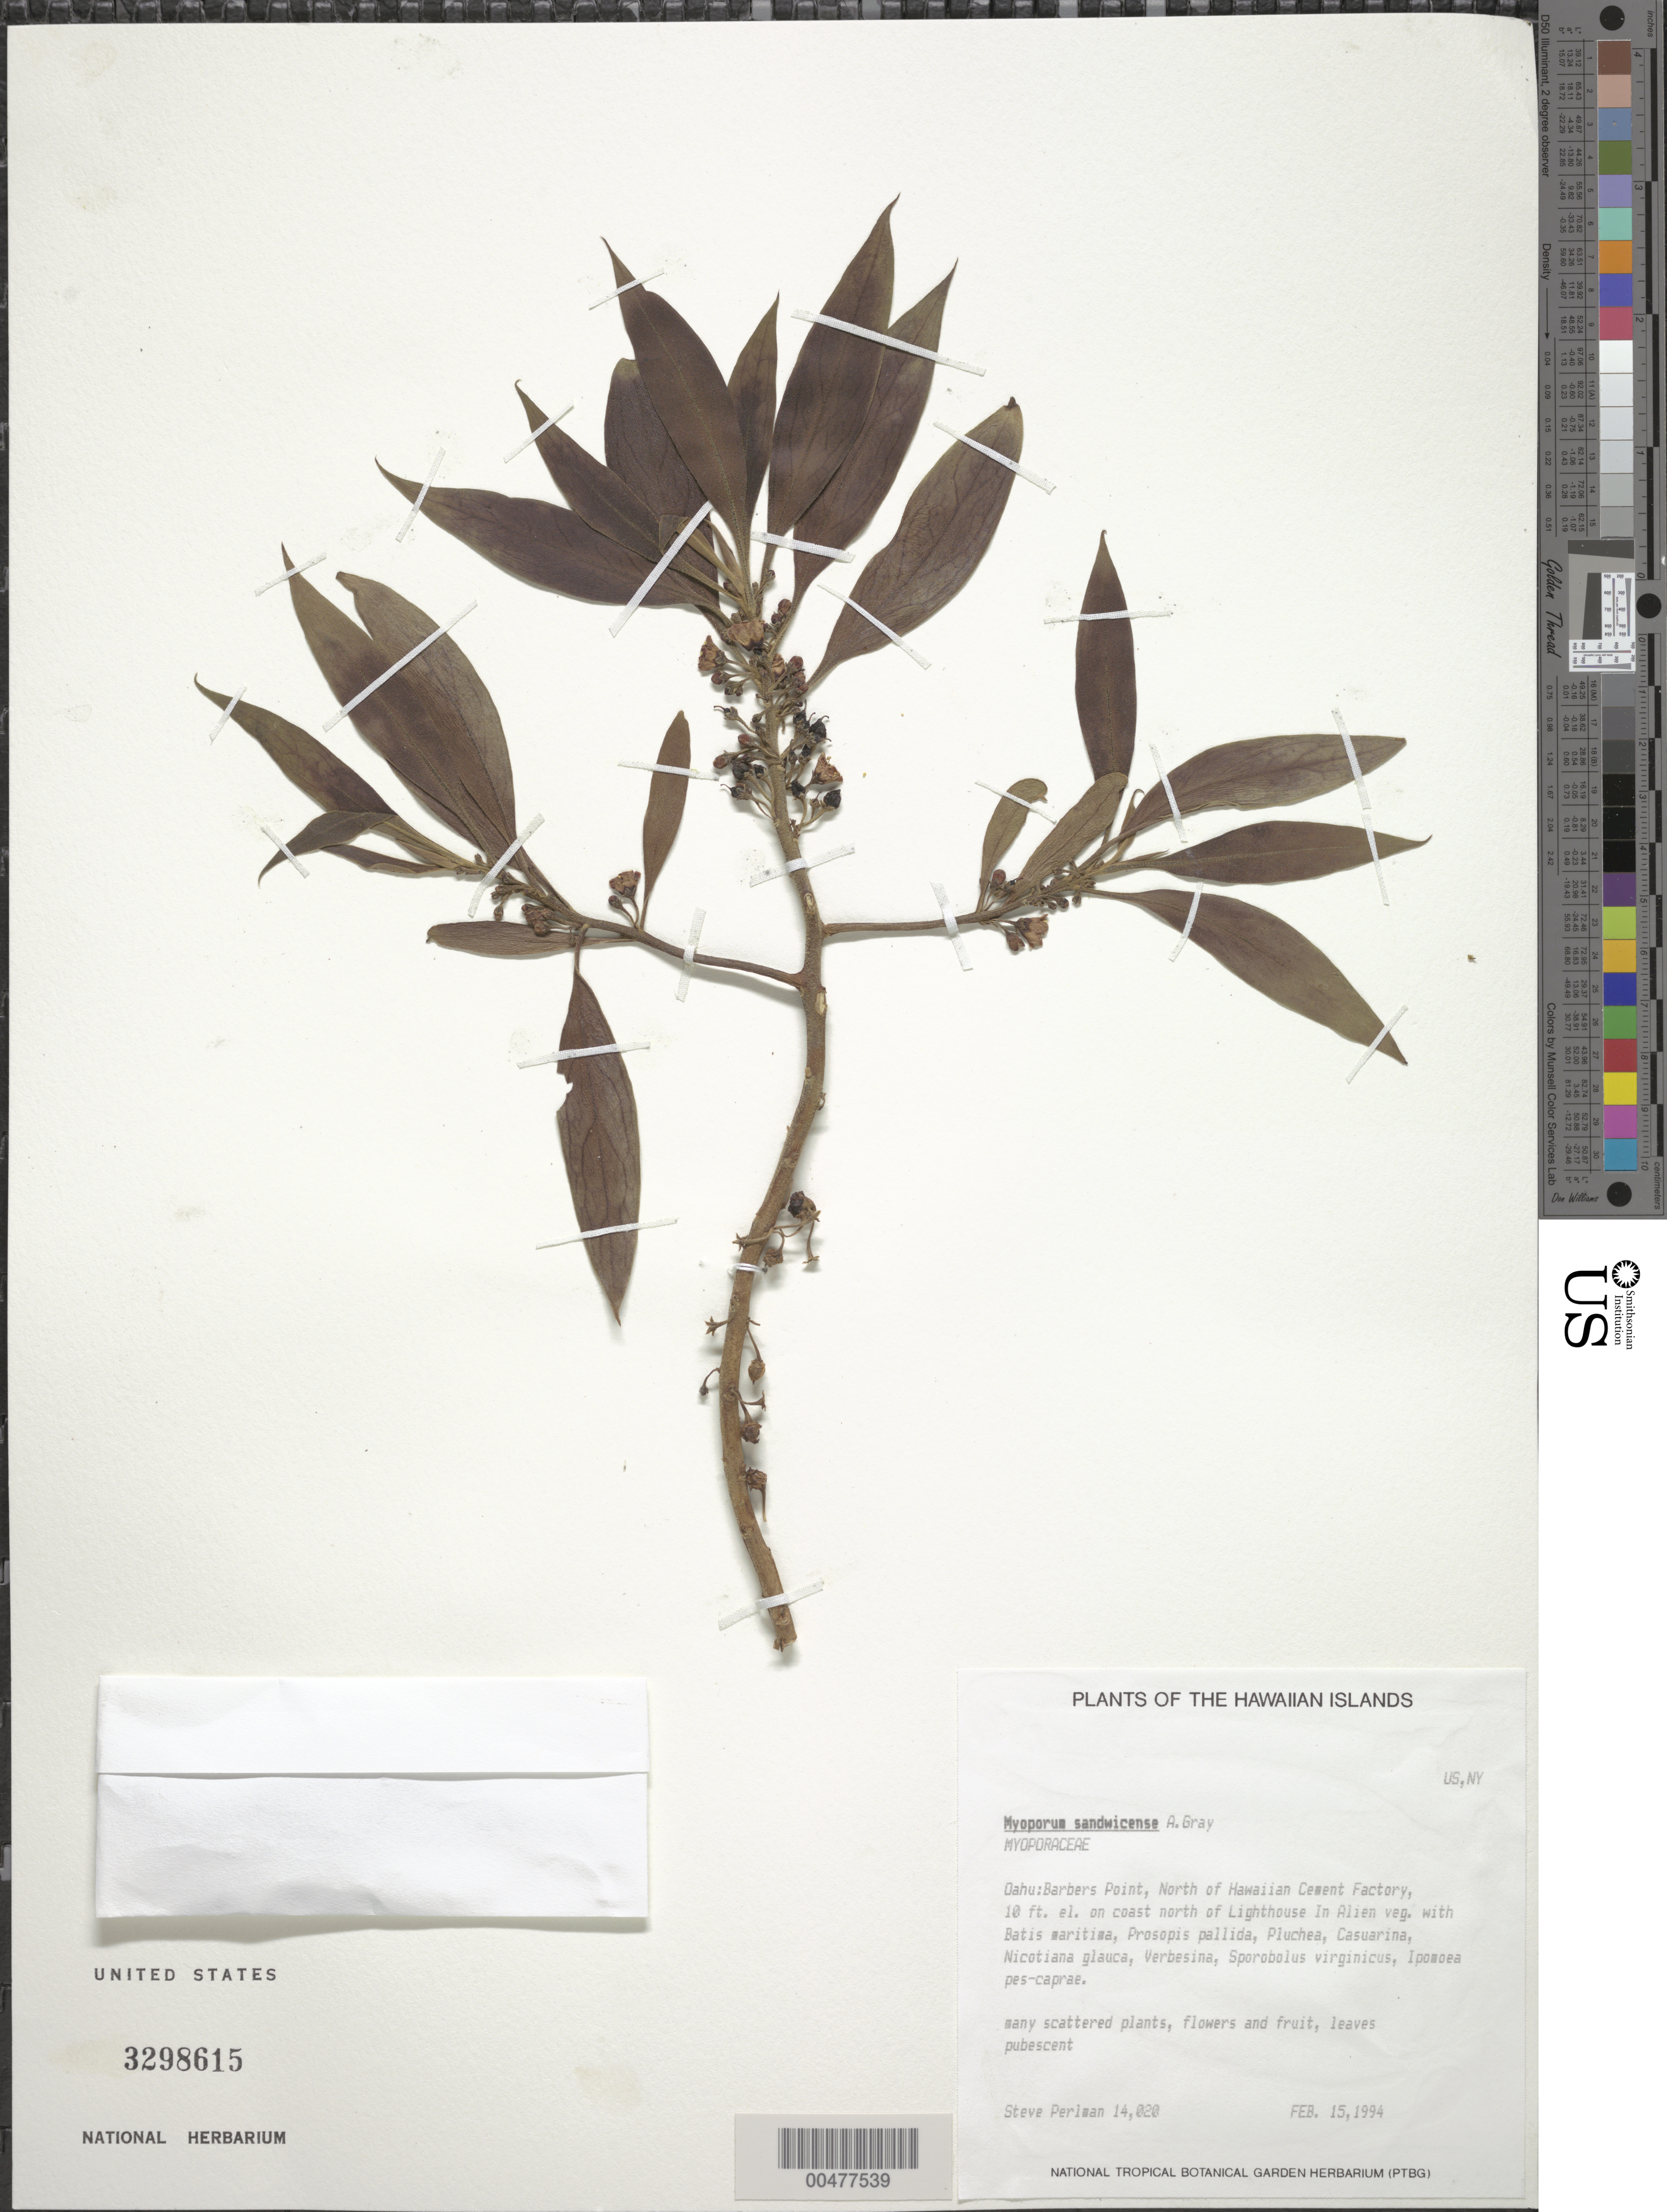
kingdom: Plantae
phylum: Tracheophyta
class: Magnoliopsida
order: Lamiales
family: Scrophulariaceae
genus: Myoporum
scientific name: Myoporum stellatum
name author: (G.L. Webster) O. Deg. & I. Deg.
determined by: Wagner, W. L., (BOT), Smithsonian Institution - National Museum of Natural History (UNITED STATES)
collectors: S. P. Perlman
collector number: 14020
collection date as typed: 15 Feb 1994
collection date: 1994-02-15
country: United States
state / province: Hawaii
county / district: Honolulu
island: Oahu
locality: Barber's Point, N of Hawaiian Cement Factory, on coast N of lighthouse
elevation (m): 3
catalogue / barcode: US 3298615